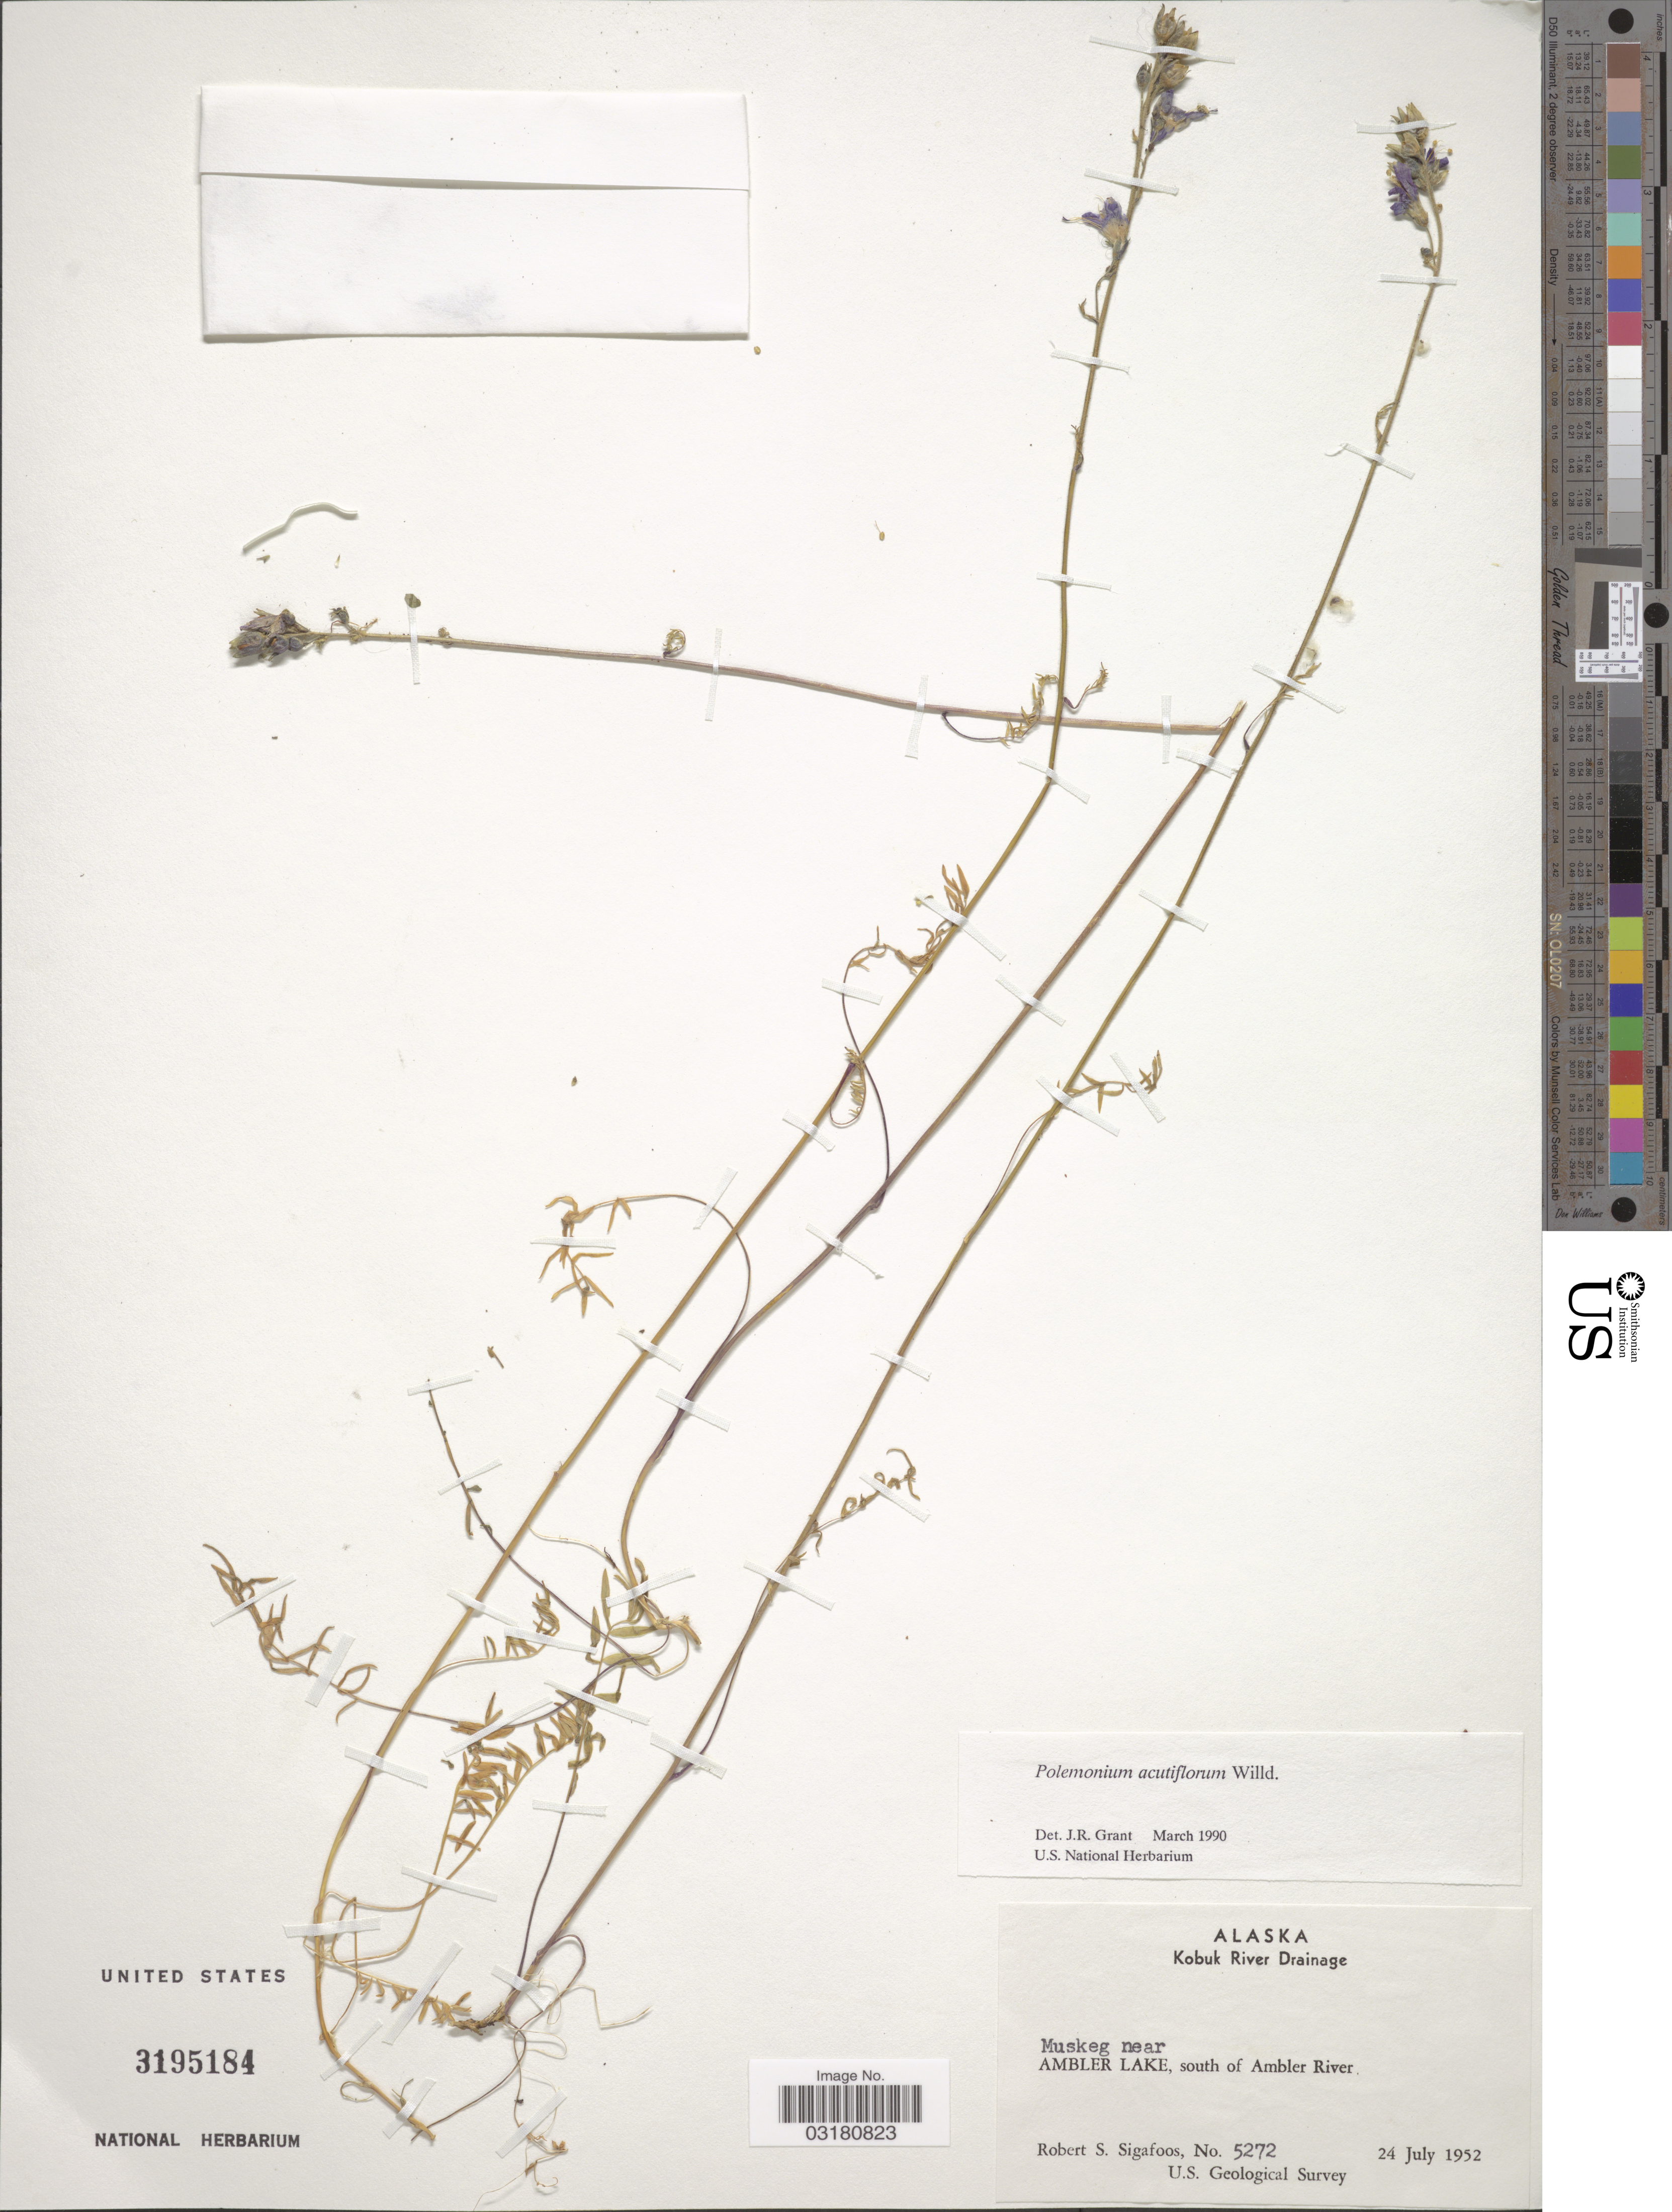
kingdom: Plantae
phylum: Tracheophyta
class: Magnoliopsida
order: Ericales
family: Polemoniaceae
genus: Polemonium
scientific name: Polemonium acutiflorum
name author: Willd. ex Roem. & Schult.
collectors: R. Sigafoos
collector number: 5272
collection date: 1952-07-24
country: United States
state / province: Alaska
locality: Kobuk River Drainage. Muskeg near Ambler Lake, south of Ambler River.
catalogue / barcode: US 3195184